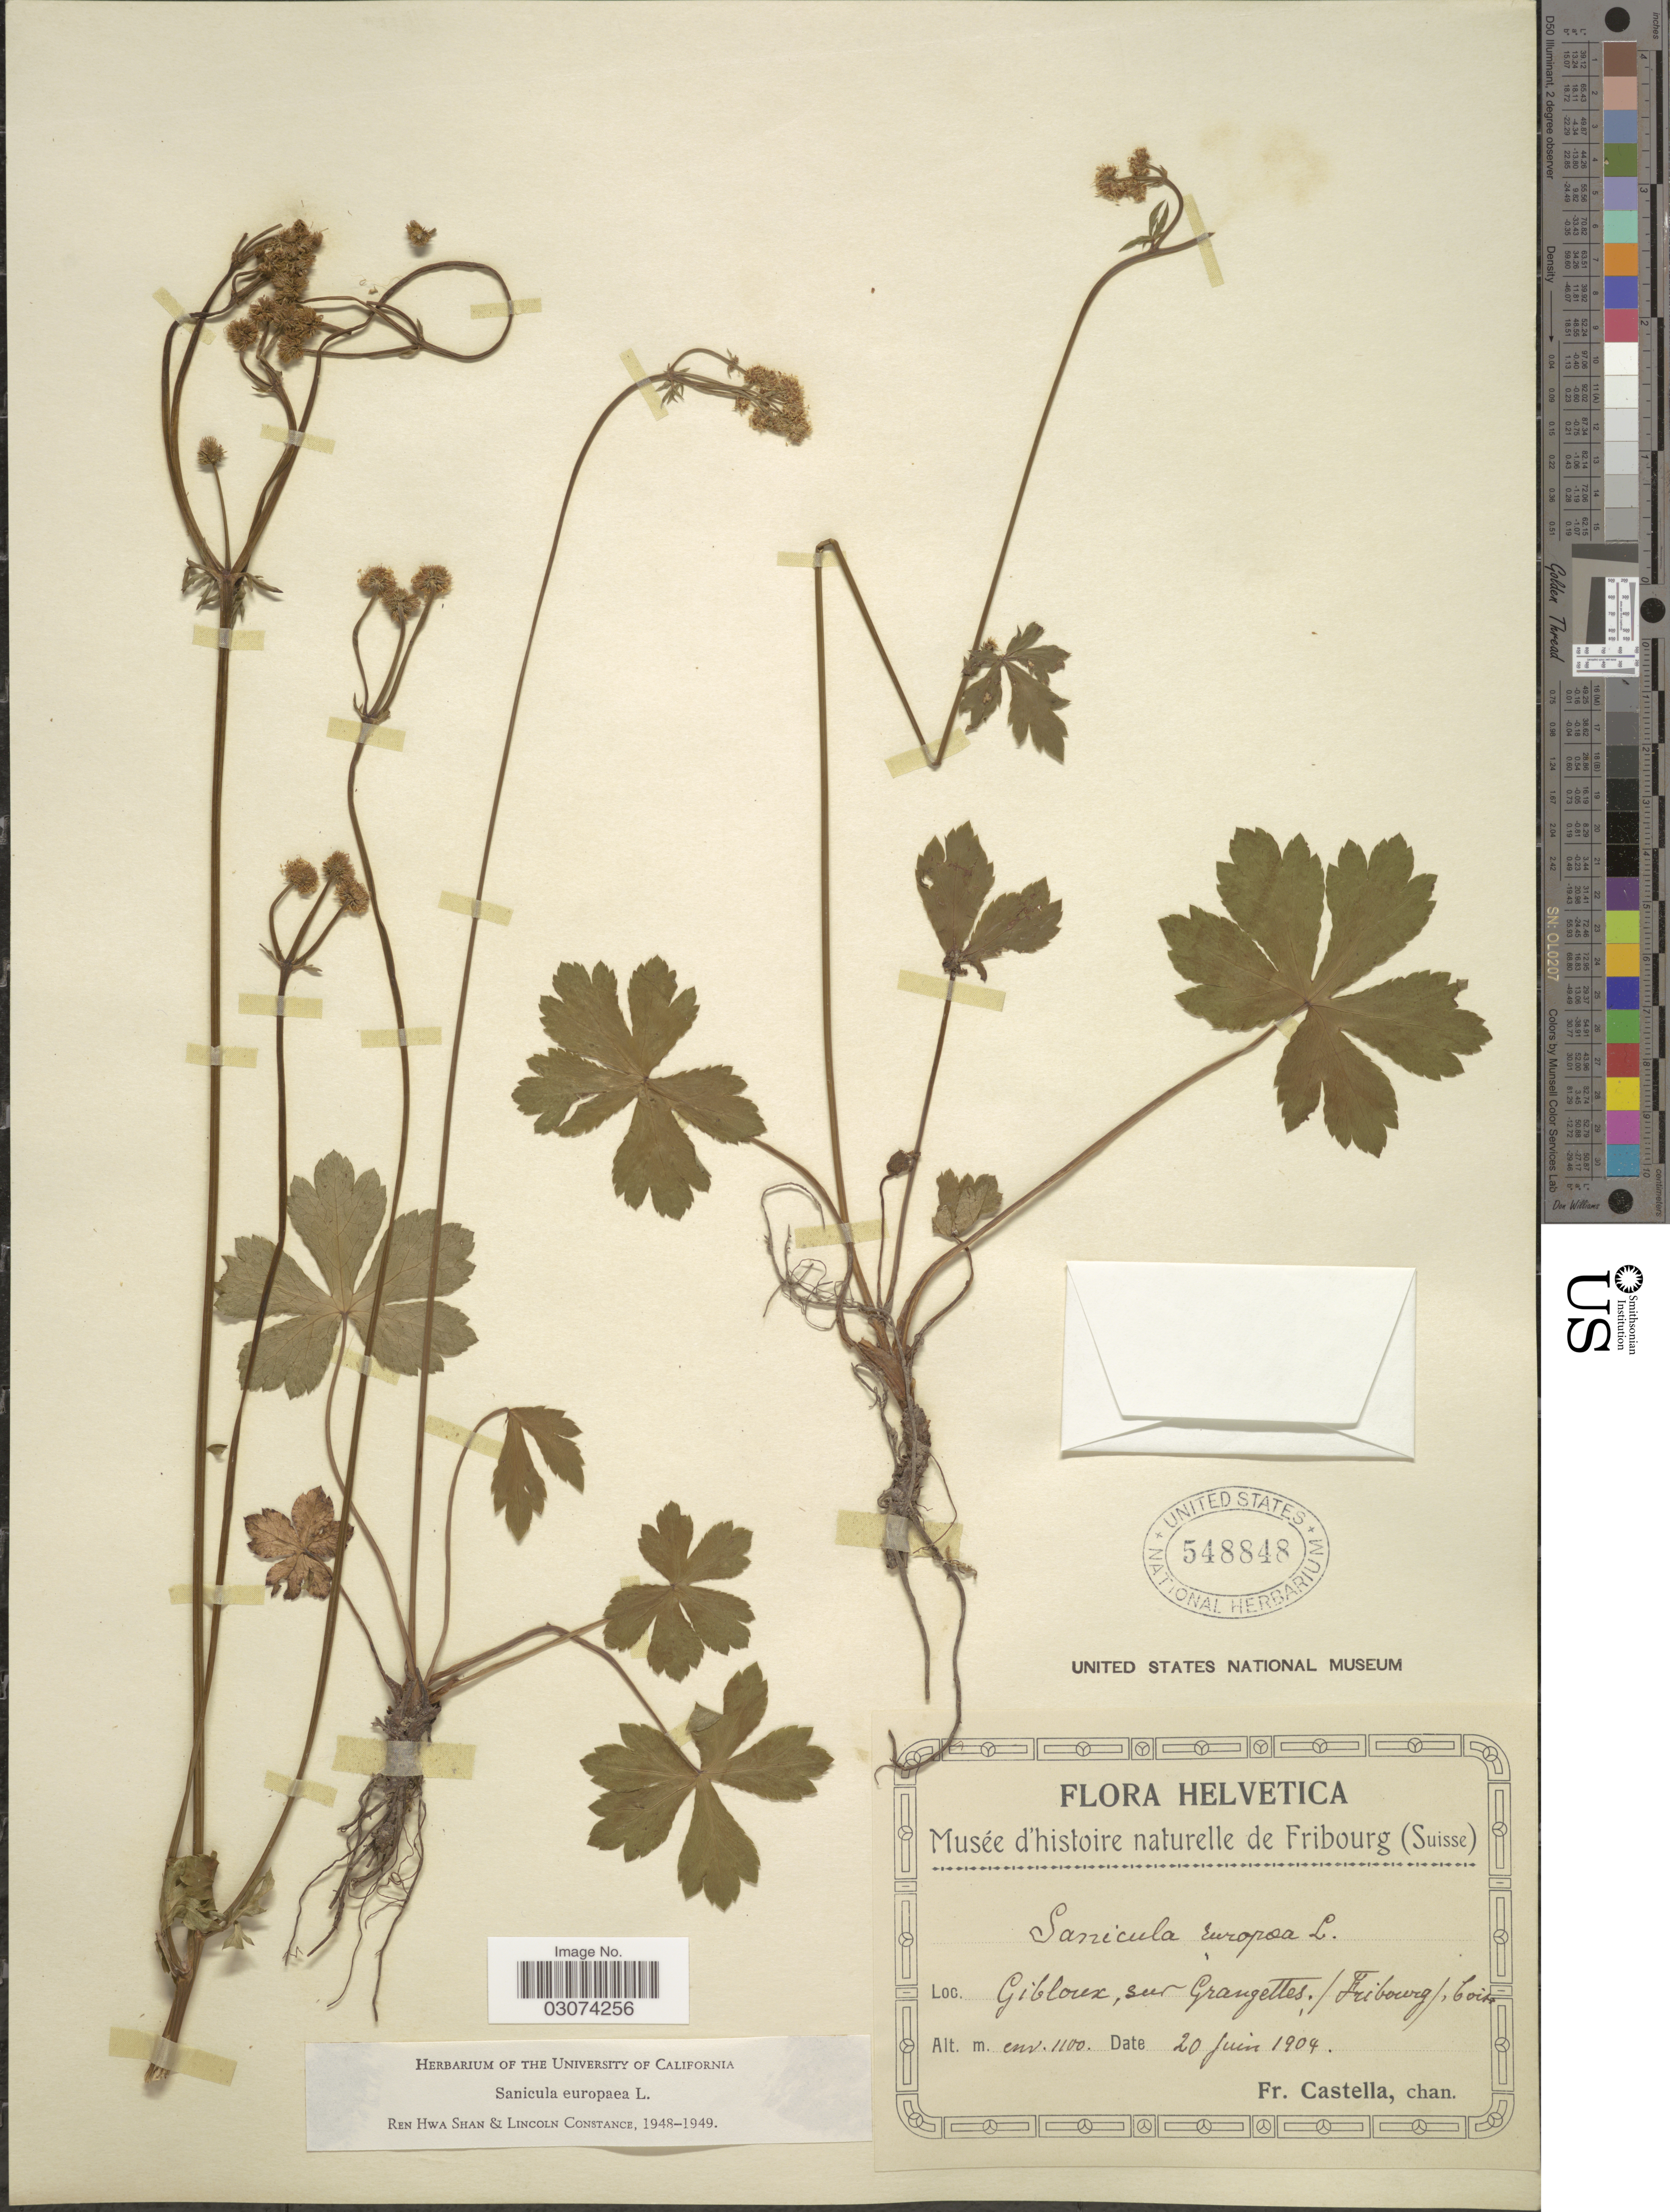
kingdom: Plantae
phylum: Tracheophyta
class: Magnoliopsida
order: Apiales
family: Apiaceae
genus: Sanicula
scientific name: Sanicula europaea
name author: L.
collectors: Fr. Castella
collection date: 1904-06-20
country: Switzerland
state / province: Fribourg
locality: Helvetica. Gibloux, sur Grangettes. / Fribourg/. bois.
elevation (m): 1100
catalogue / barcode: US 548848